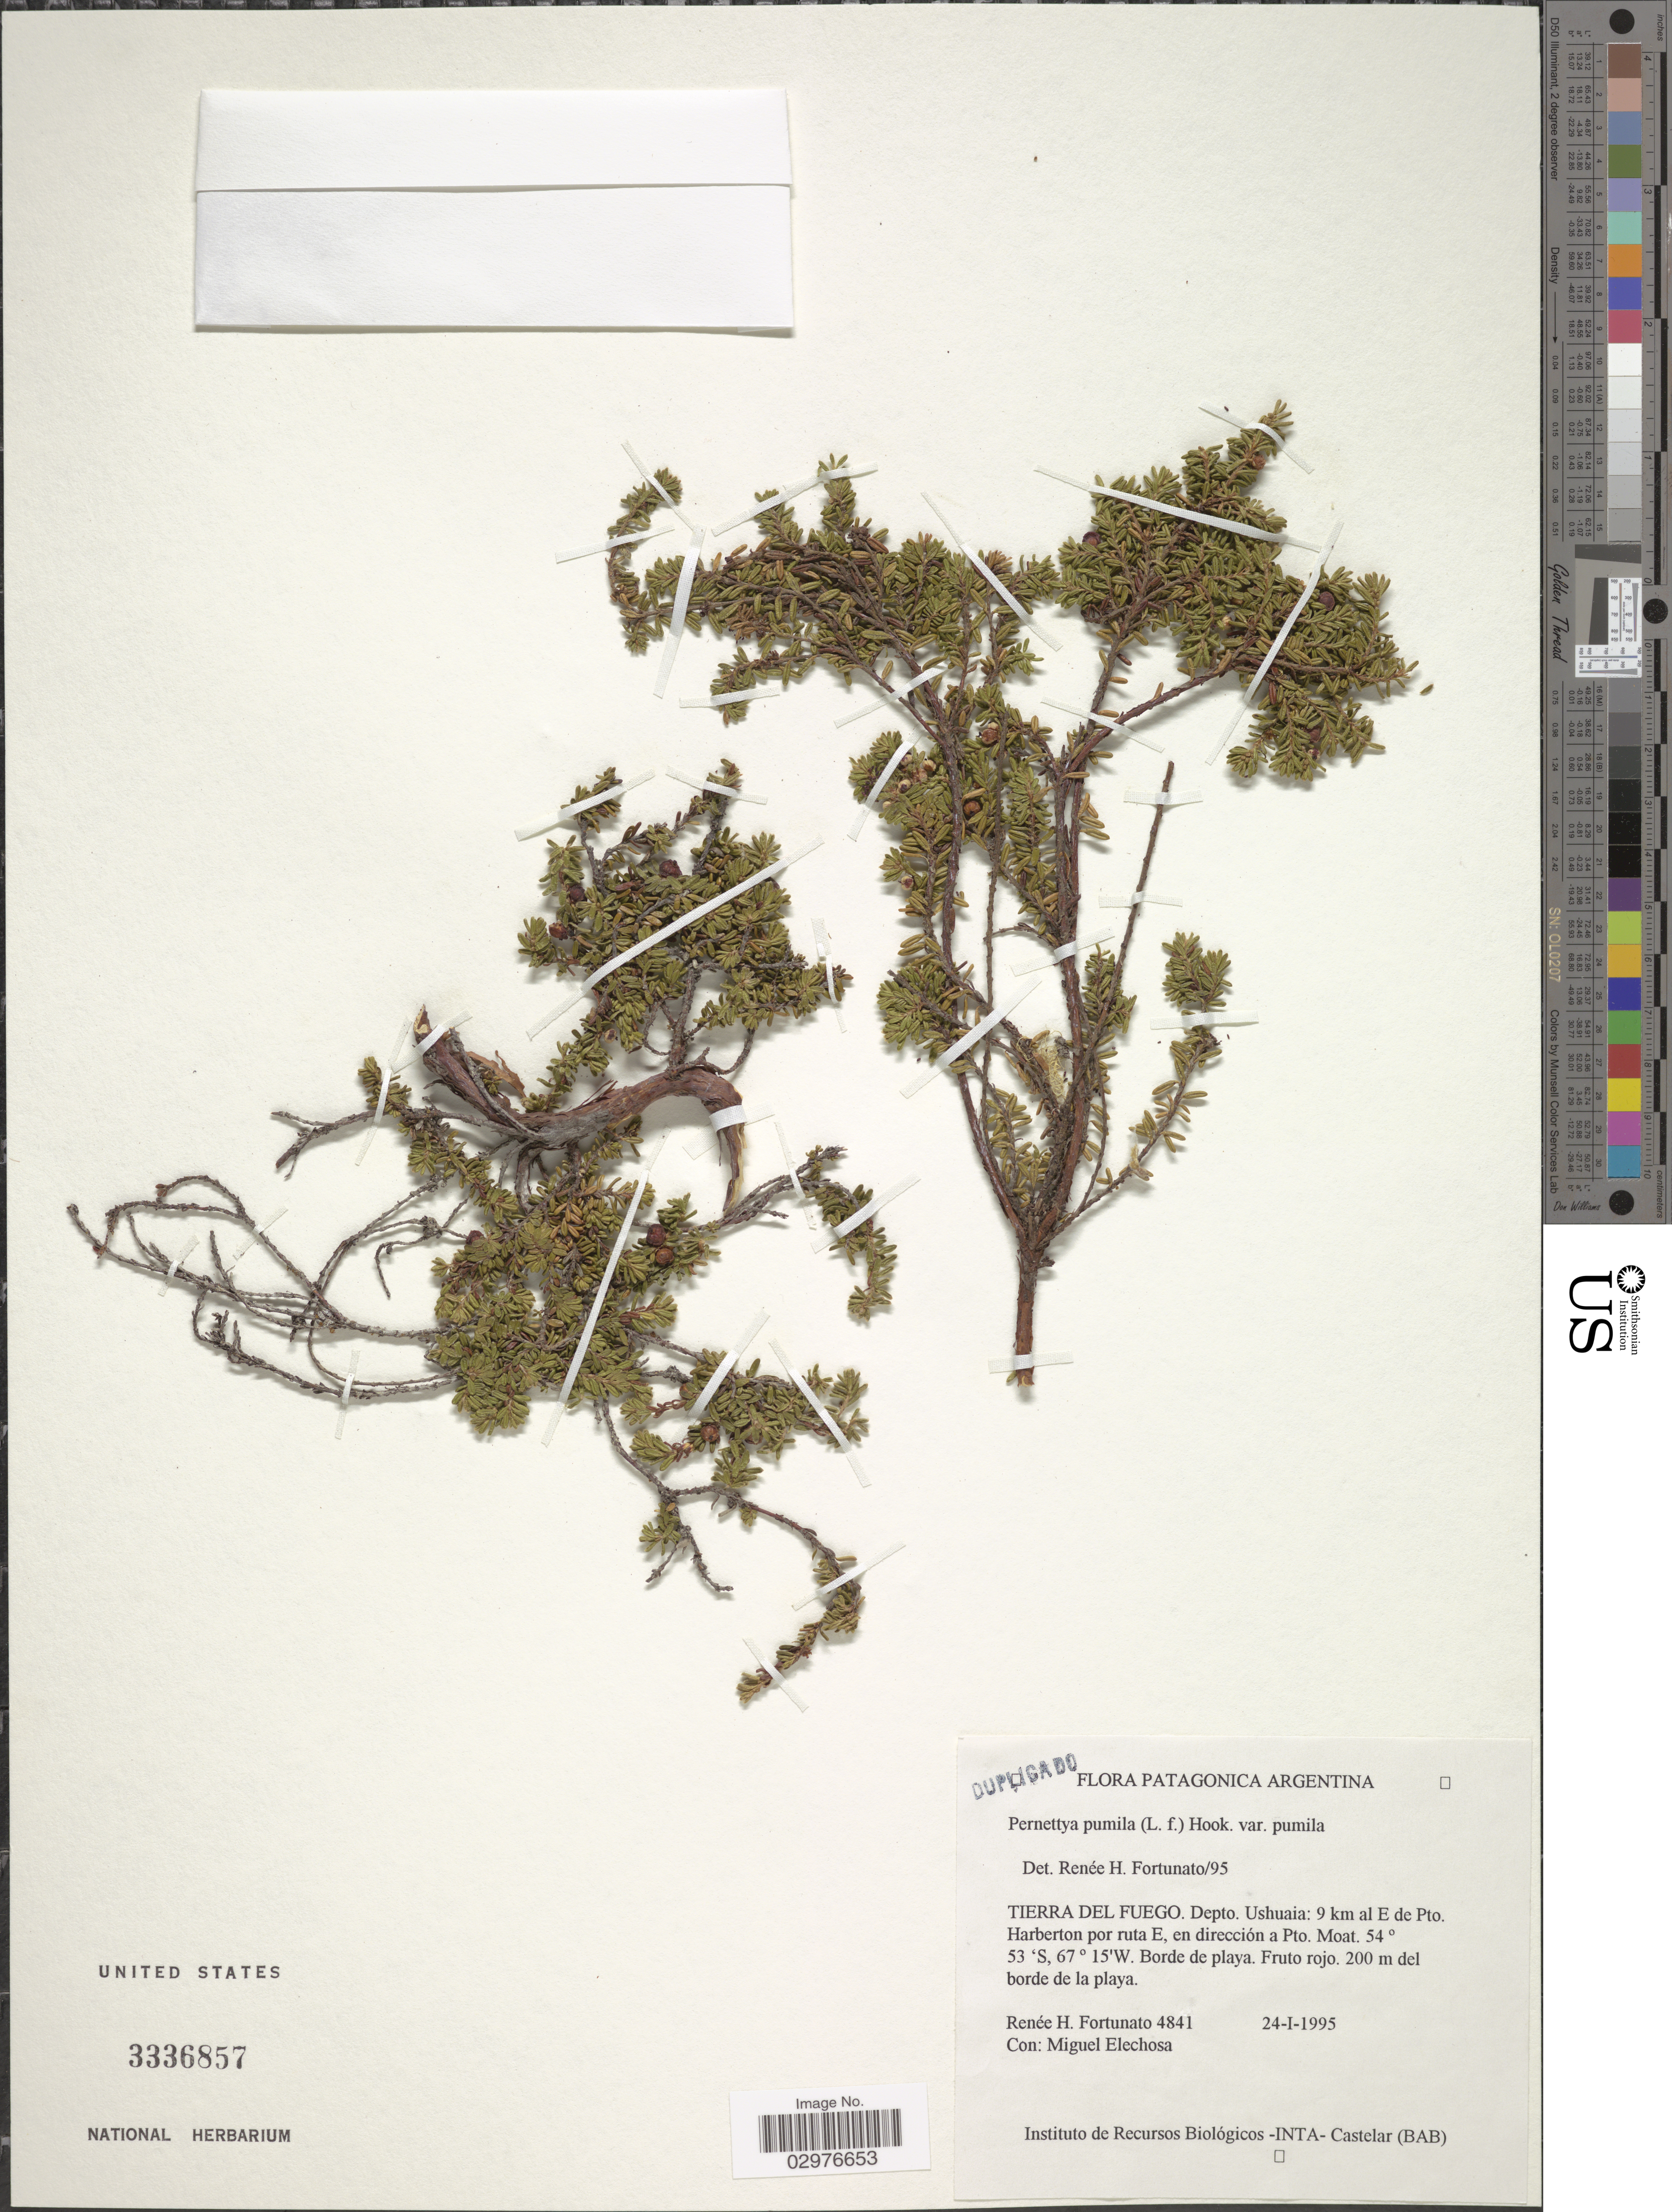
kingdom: Plantae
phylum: Tracheophyta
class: Magnoliopsida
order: Ericales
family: Ericaceae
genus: Gaultheria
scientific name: Gaultheria pumila var. pumila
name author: (L. f.) D.J. Middleton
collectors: R. H. Fortunato & M. Elechosa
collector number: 4841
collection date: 1995-01-24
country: Argentina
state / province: Tierra del Fuego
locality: Patagonica. Depto. Ushuaia: 9 km al E de Pto. Harberton por ruta E, en dirección a Pto. Moat.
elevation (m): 200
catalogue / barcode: US 3336857